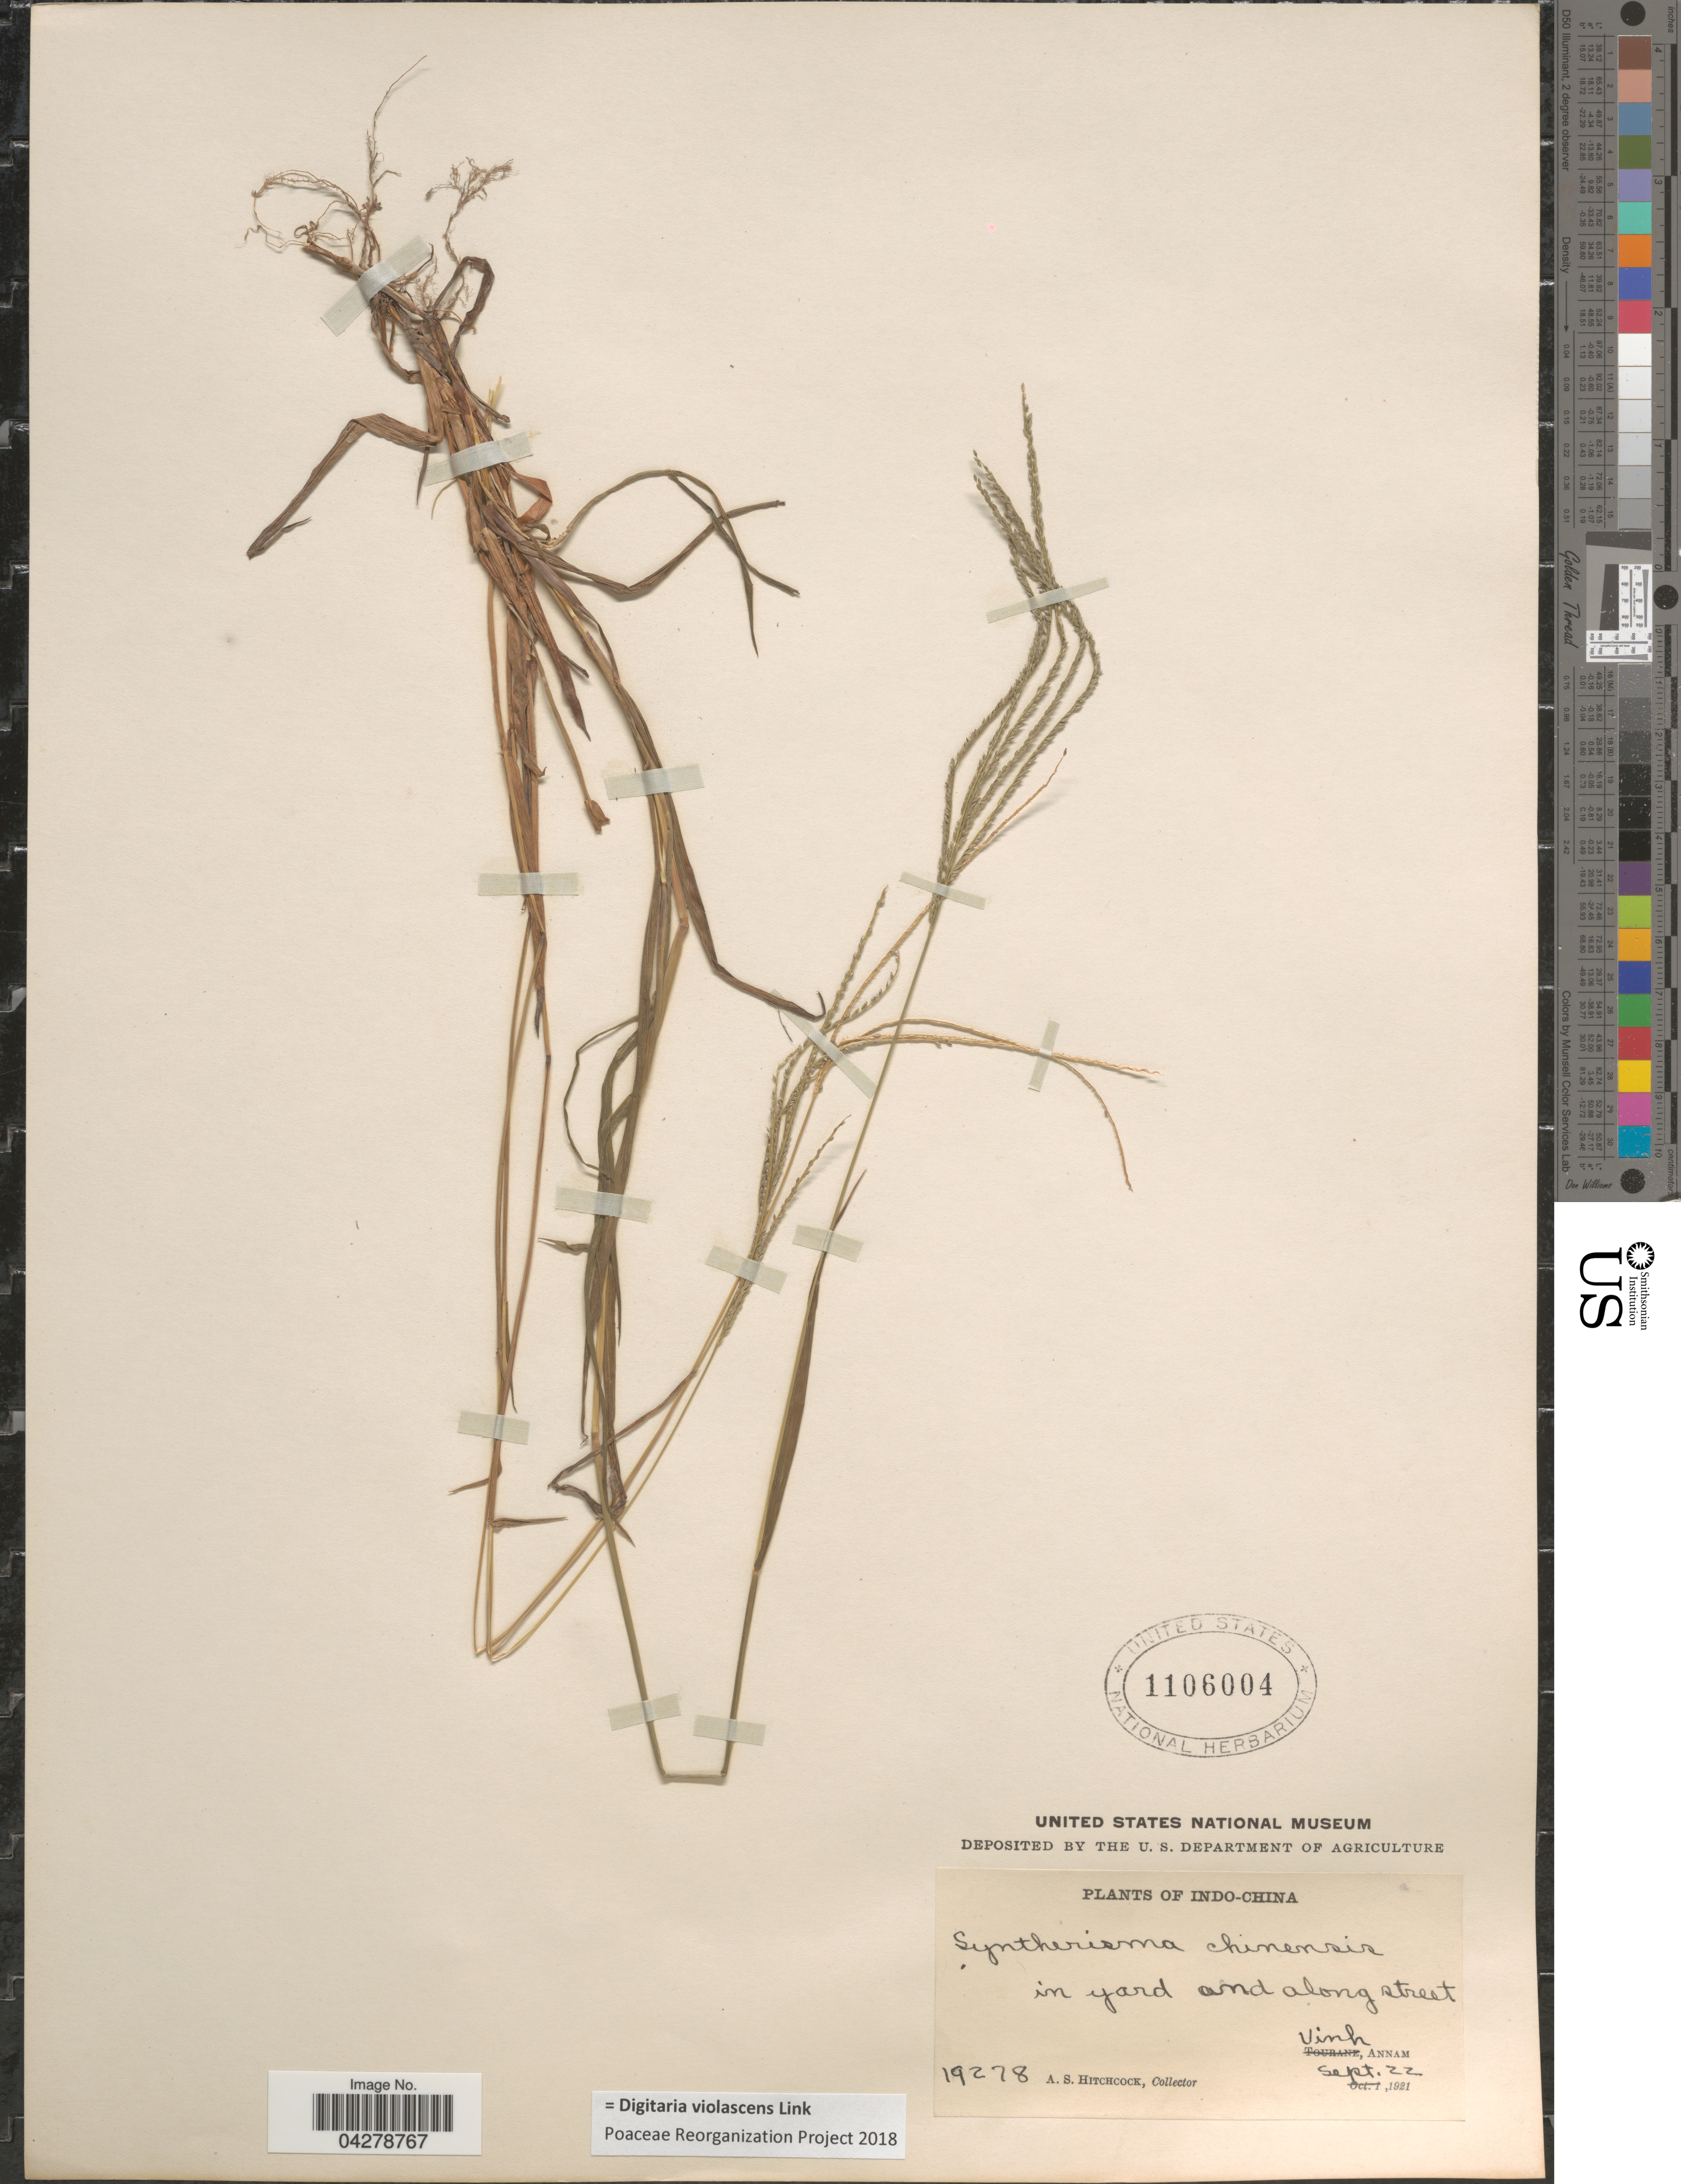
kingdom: Plantae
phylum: Tracheophyta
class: Liliopsida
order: Poales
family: Poaceae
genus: Digitaria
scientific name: Digitaria violascens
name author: Link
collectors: A. S. Hitchcock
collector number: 19278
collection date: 1921-09-22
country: Vietnam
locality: Vinh, Annam.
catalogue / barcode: US 1106004